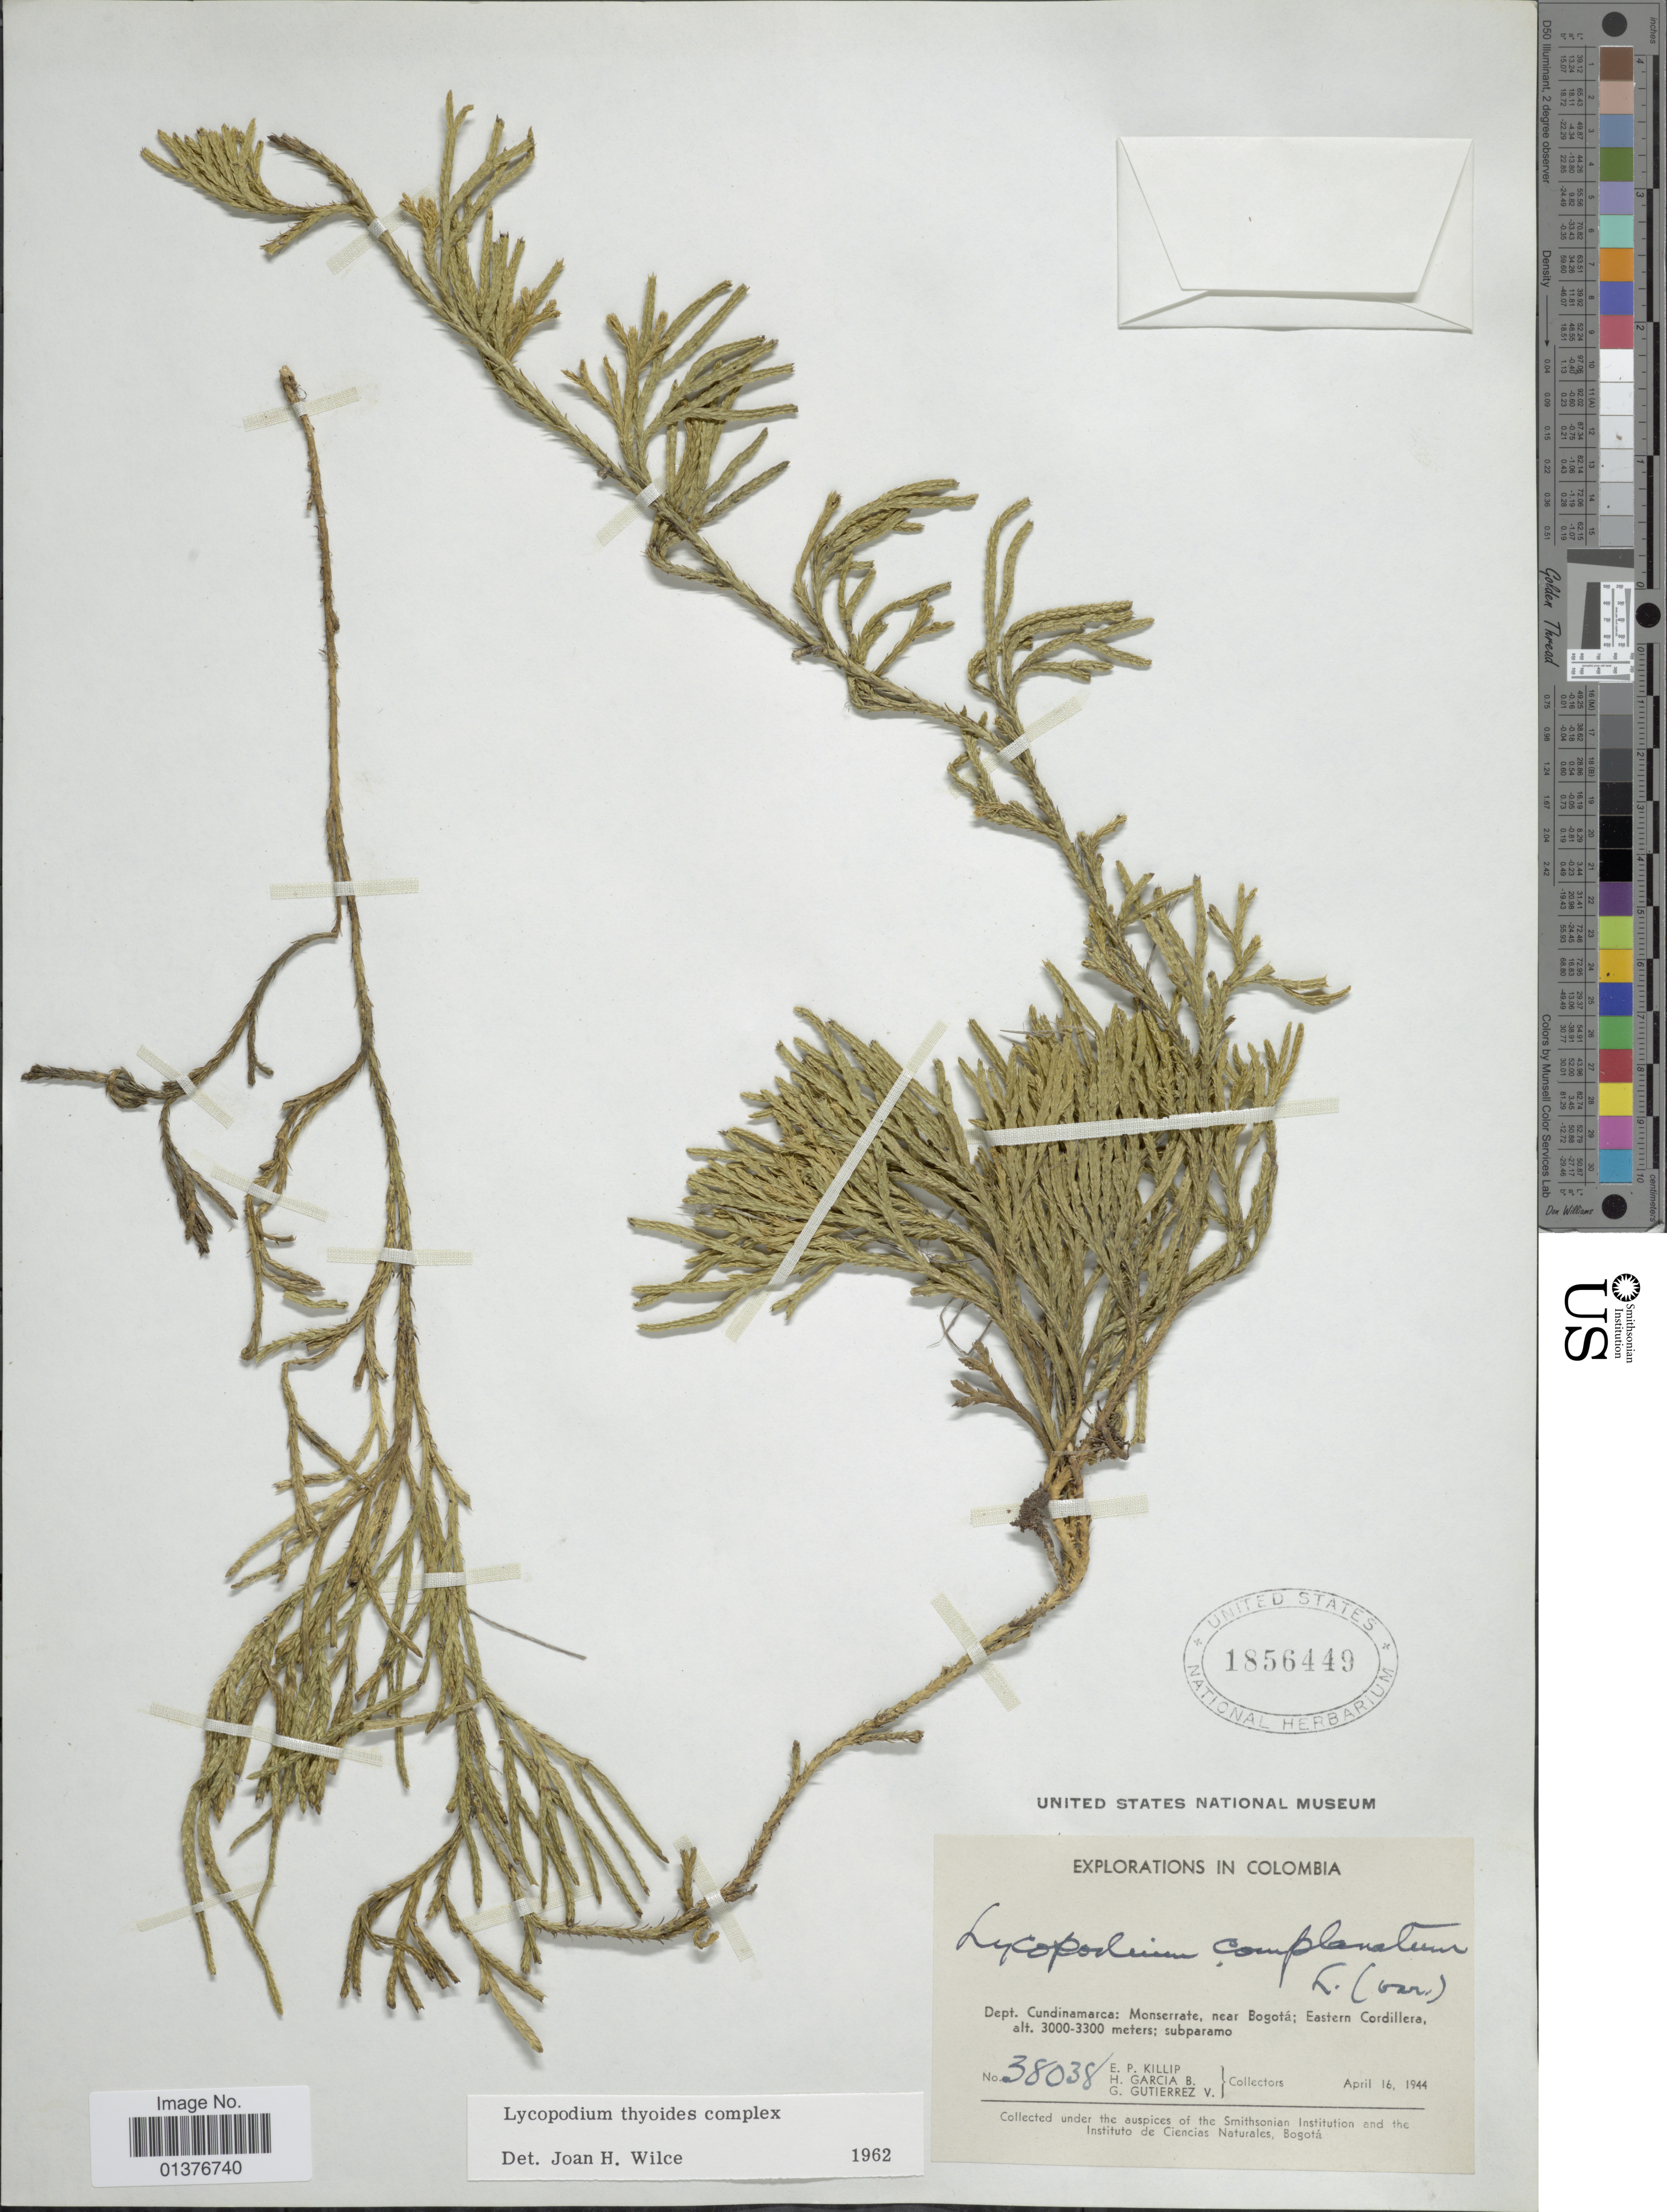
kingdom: Plantae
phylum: Tracheophyta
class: Lycopodiopsida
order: Lycopodiales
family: Lycopodiaceae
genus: Diphasiastrum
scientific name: Diphasiastrum thyoides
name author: (Humb. & Bonpl. ex Willd.) Holub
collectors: E. P. Killip, H. García Barriga & G. Gutiérrez V.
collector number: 38038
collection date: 1944-04-16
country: Colombia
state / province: Cundinamarca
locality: Monserrate, near Bogotá; eastern Cordillera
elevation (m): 3000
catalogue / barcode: US 1856449